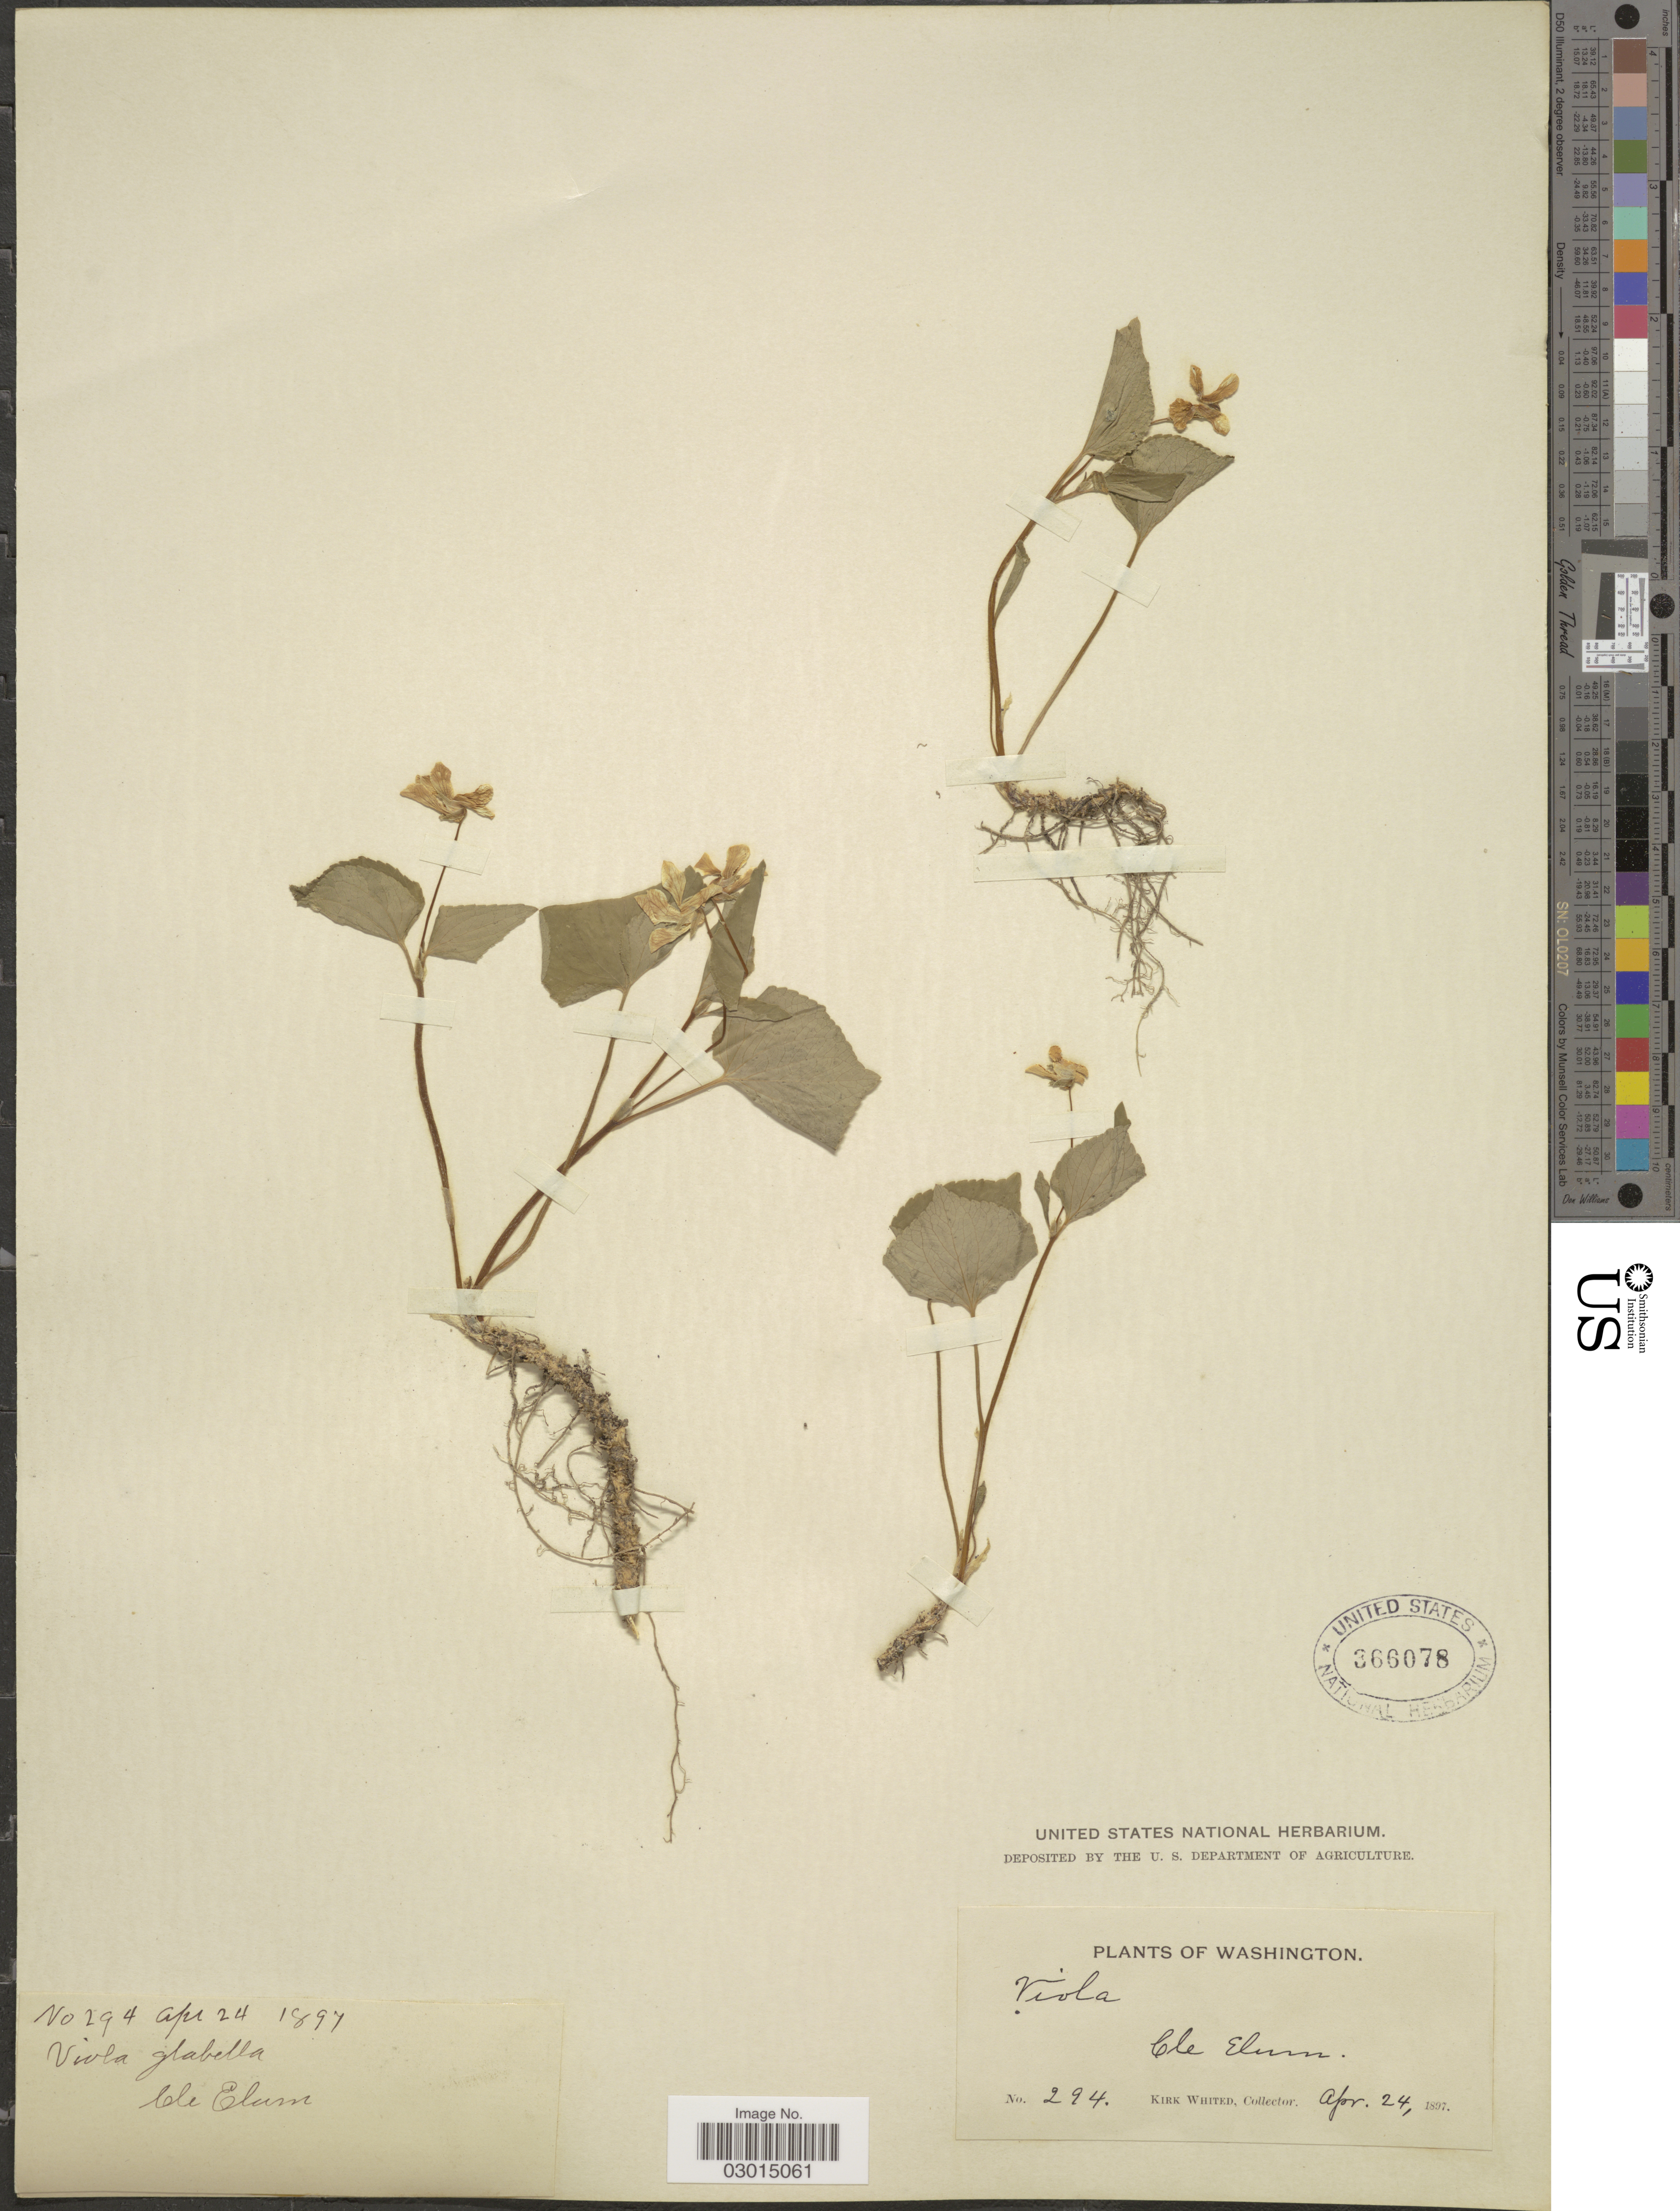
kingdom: Plantae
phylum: Tracheophyta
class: Magnoliopsida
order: Malpighiales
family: Violaceae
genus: Viola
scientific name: Viola glabella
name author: Nutt.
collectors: K. Whited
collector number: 294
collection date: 1897-04-24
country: United States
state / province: Washington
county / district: Kittitas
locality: Cle Elum.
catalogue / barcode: US 366078